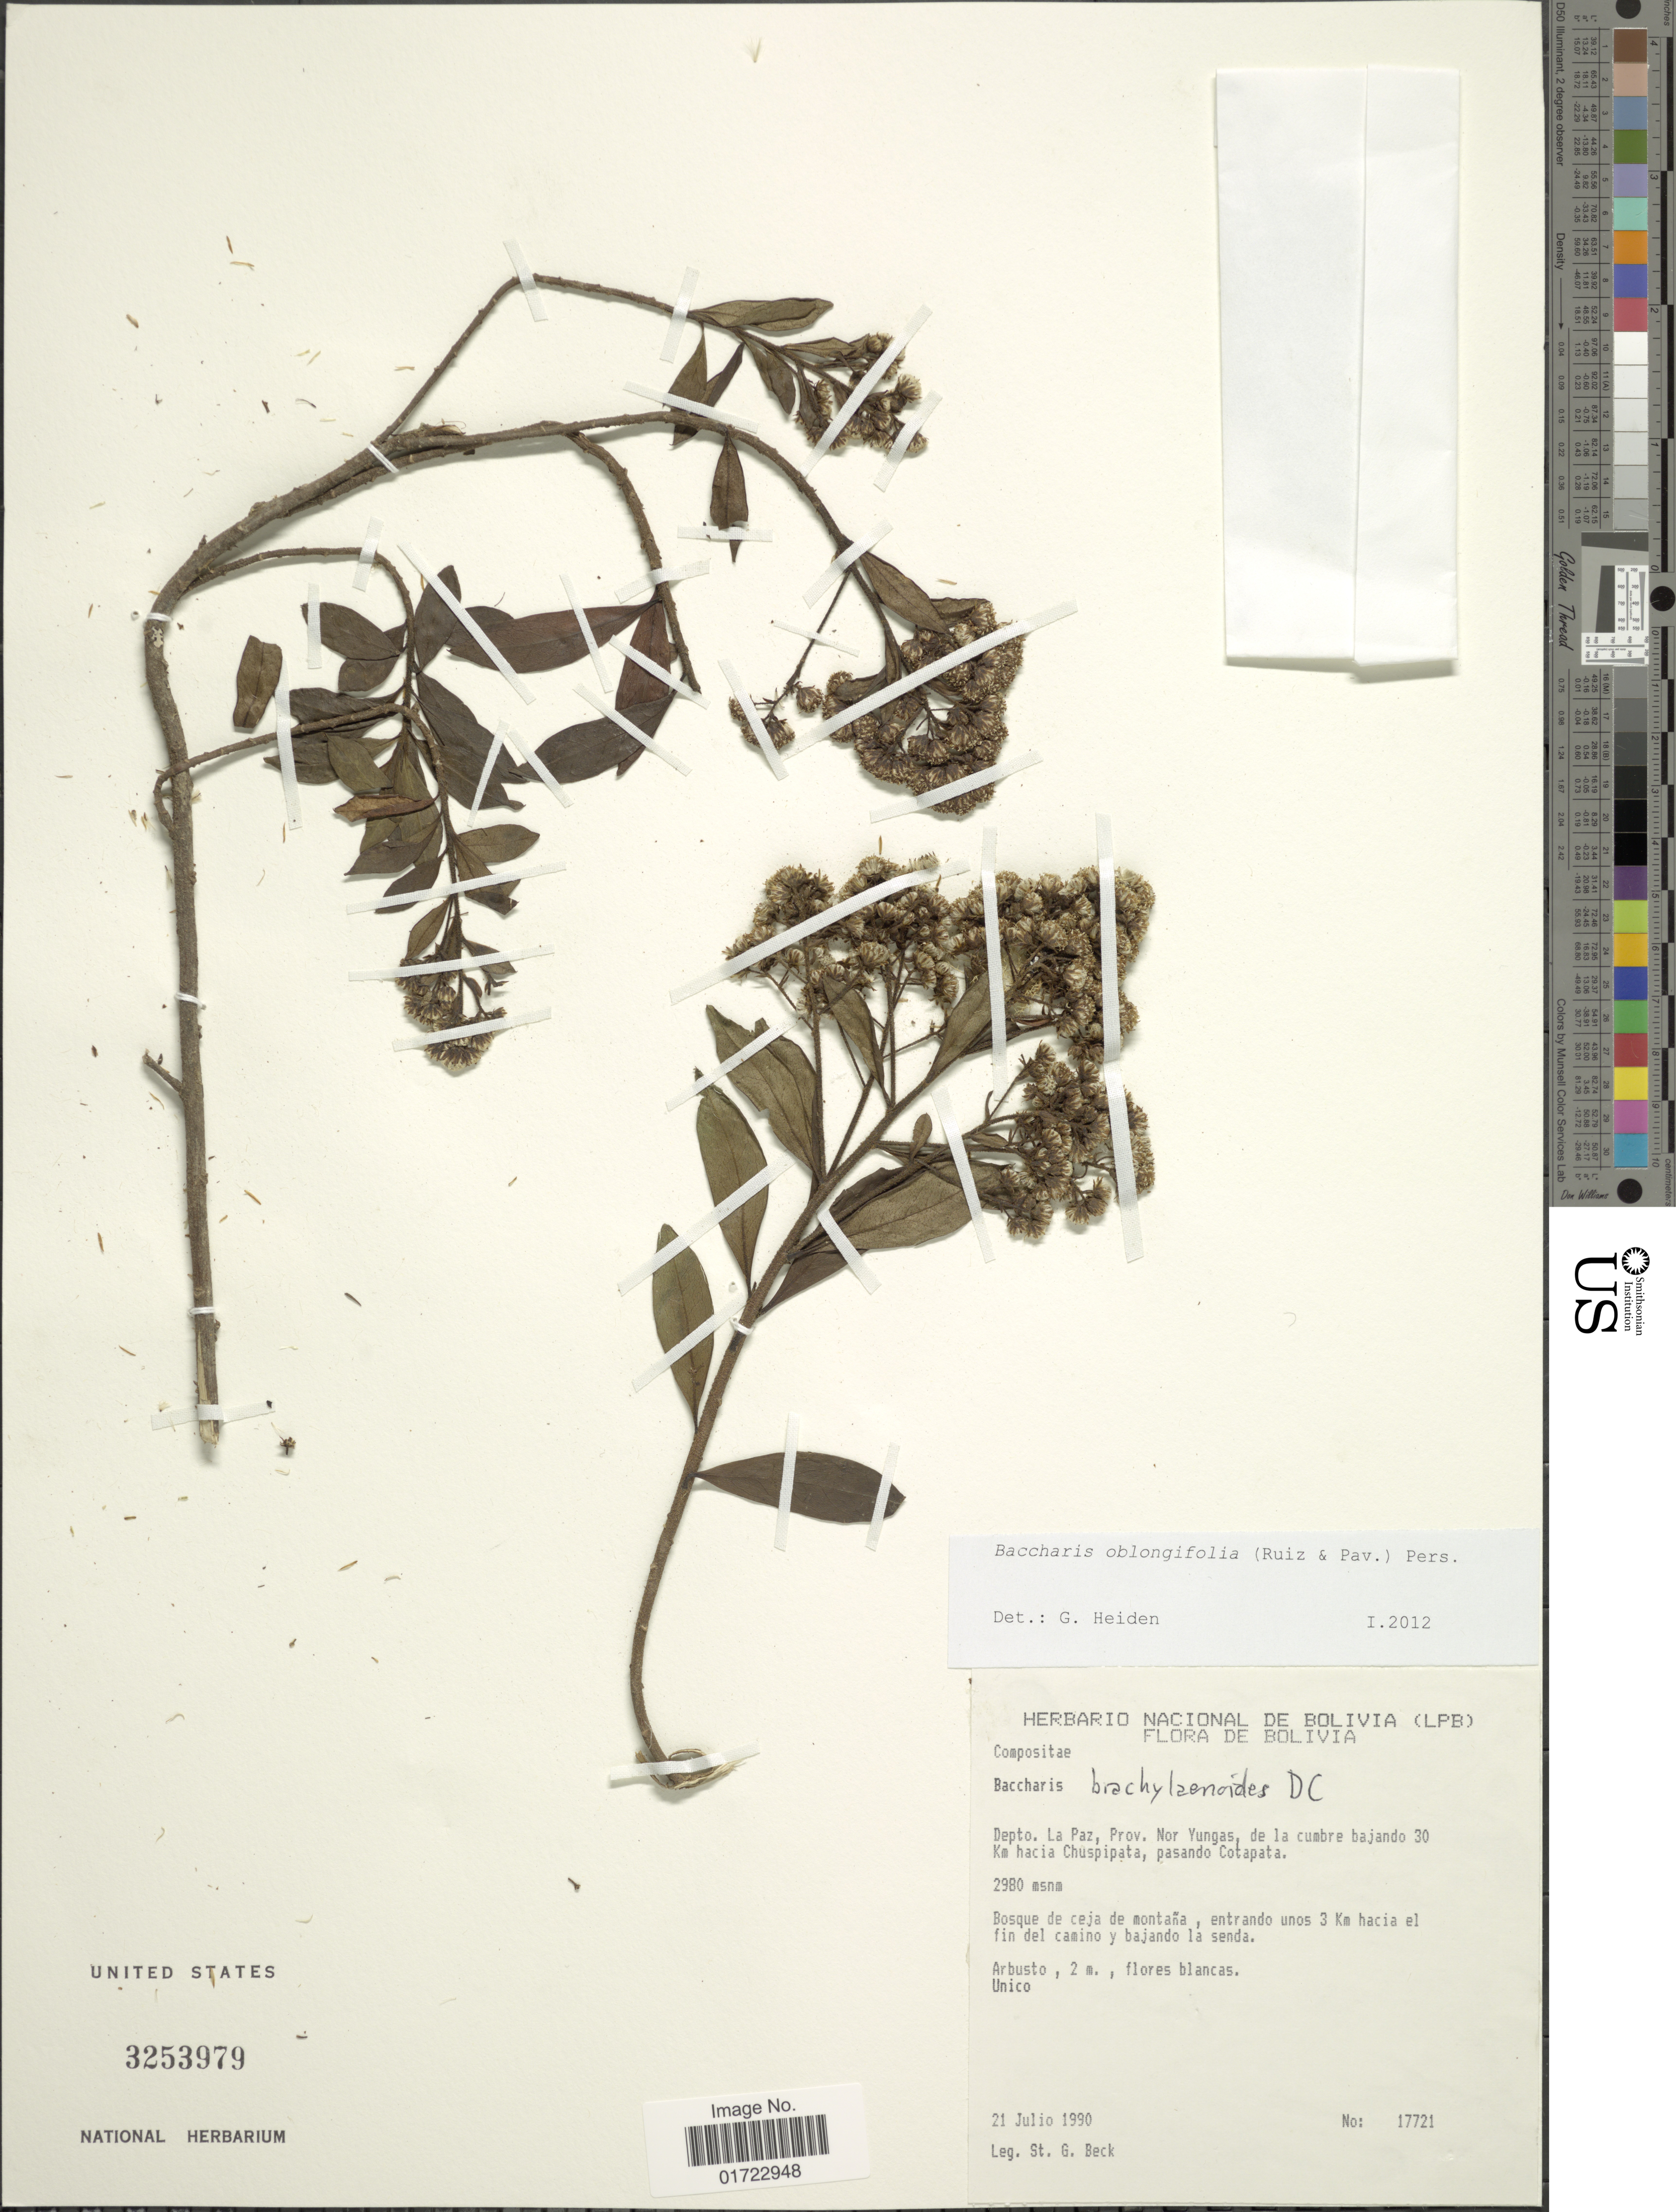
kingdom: Plantae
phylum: Tracheophyta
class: Magnoliopsida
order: Asterales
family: Asteraceae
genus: Baccharis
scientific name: Baccharis oblongifolia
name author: (Ruiz & Pav.) Pers.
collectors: S. G. Beck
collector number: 17721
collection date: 1990-07-21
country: Bolivia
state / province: La Paz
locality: Prov. Nor Yungas, de la cumbre bajando 30 Km hacia Chuspipata, pasando Cotapata. Bosque de ceja de moñtana, entrando unos 3 Km hacia el fin del camino y bajando la senda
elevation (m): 2980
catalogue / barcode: US 3253979